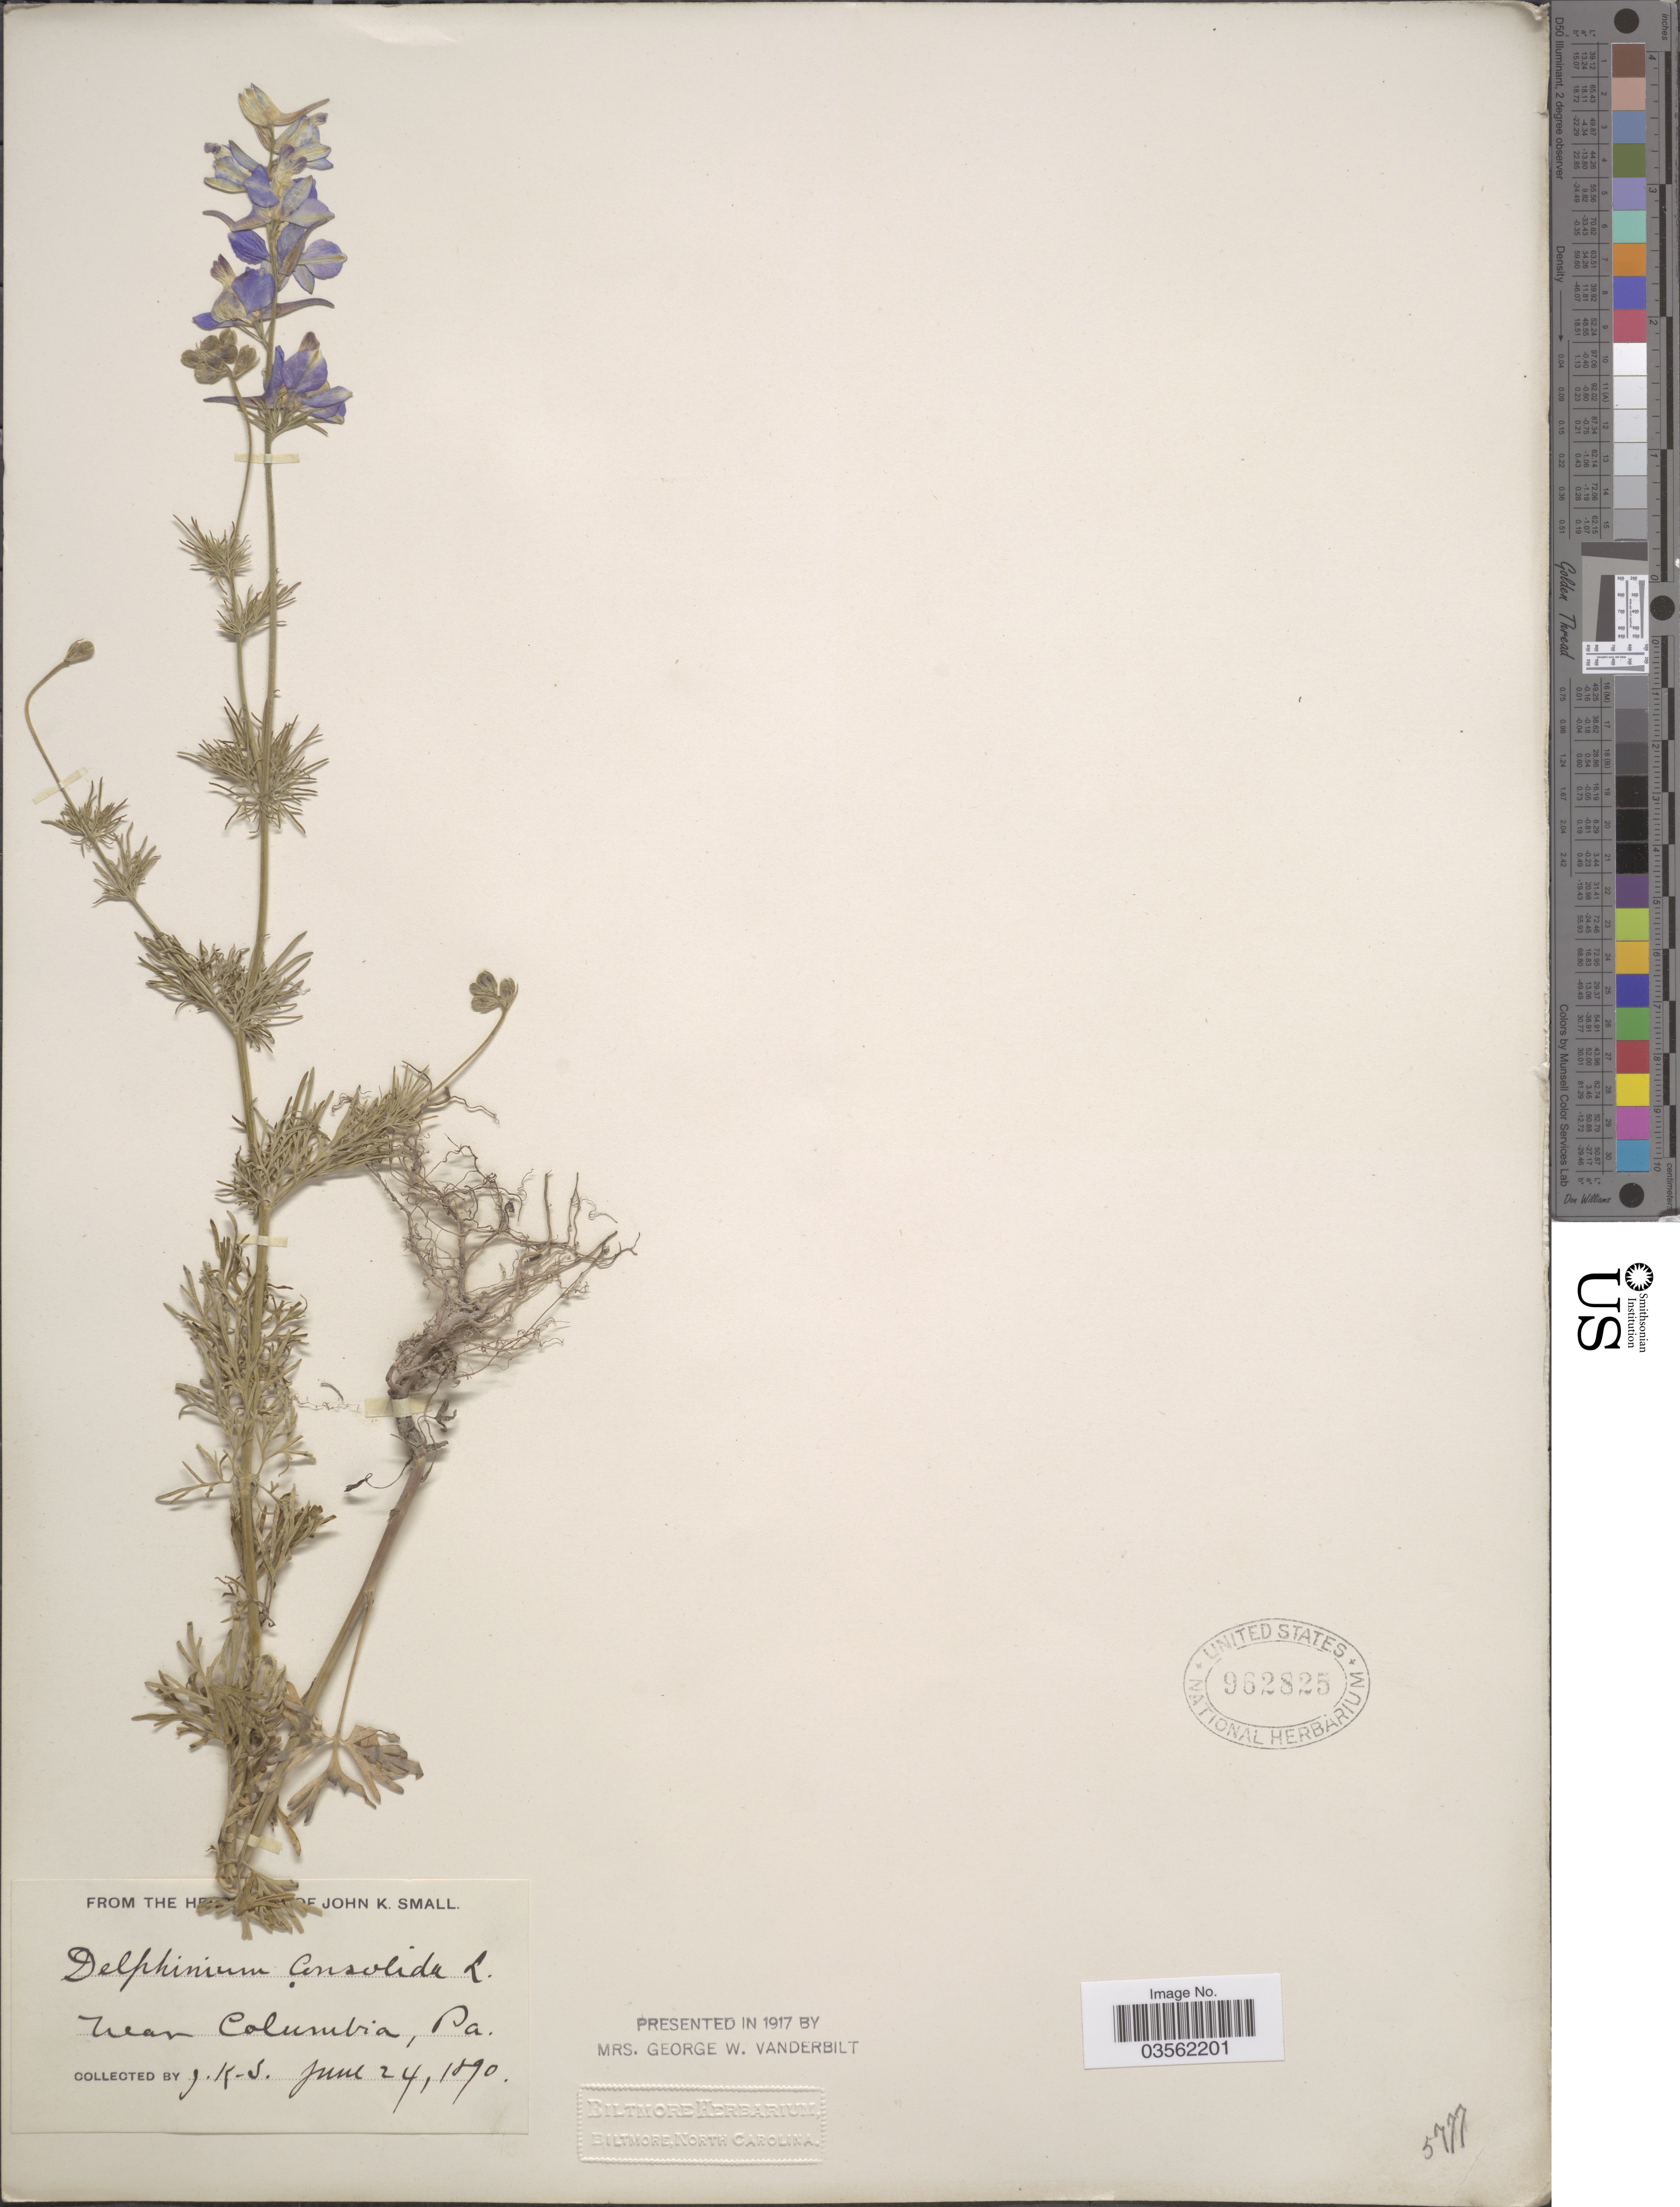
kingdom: Plantae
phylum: Tracheophyta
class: Magnoliopsida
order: Ranunculales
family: Ranunculaceae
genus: Delphinium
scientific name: Delphinium ajacis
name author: L.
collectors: J. K. Small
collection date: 1890-06-24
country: United States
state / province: Pennsylvania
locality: Near Columbia.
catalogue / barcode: US 962825